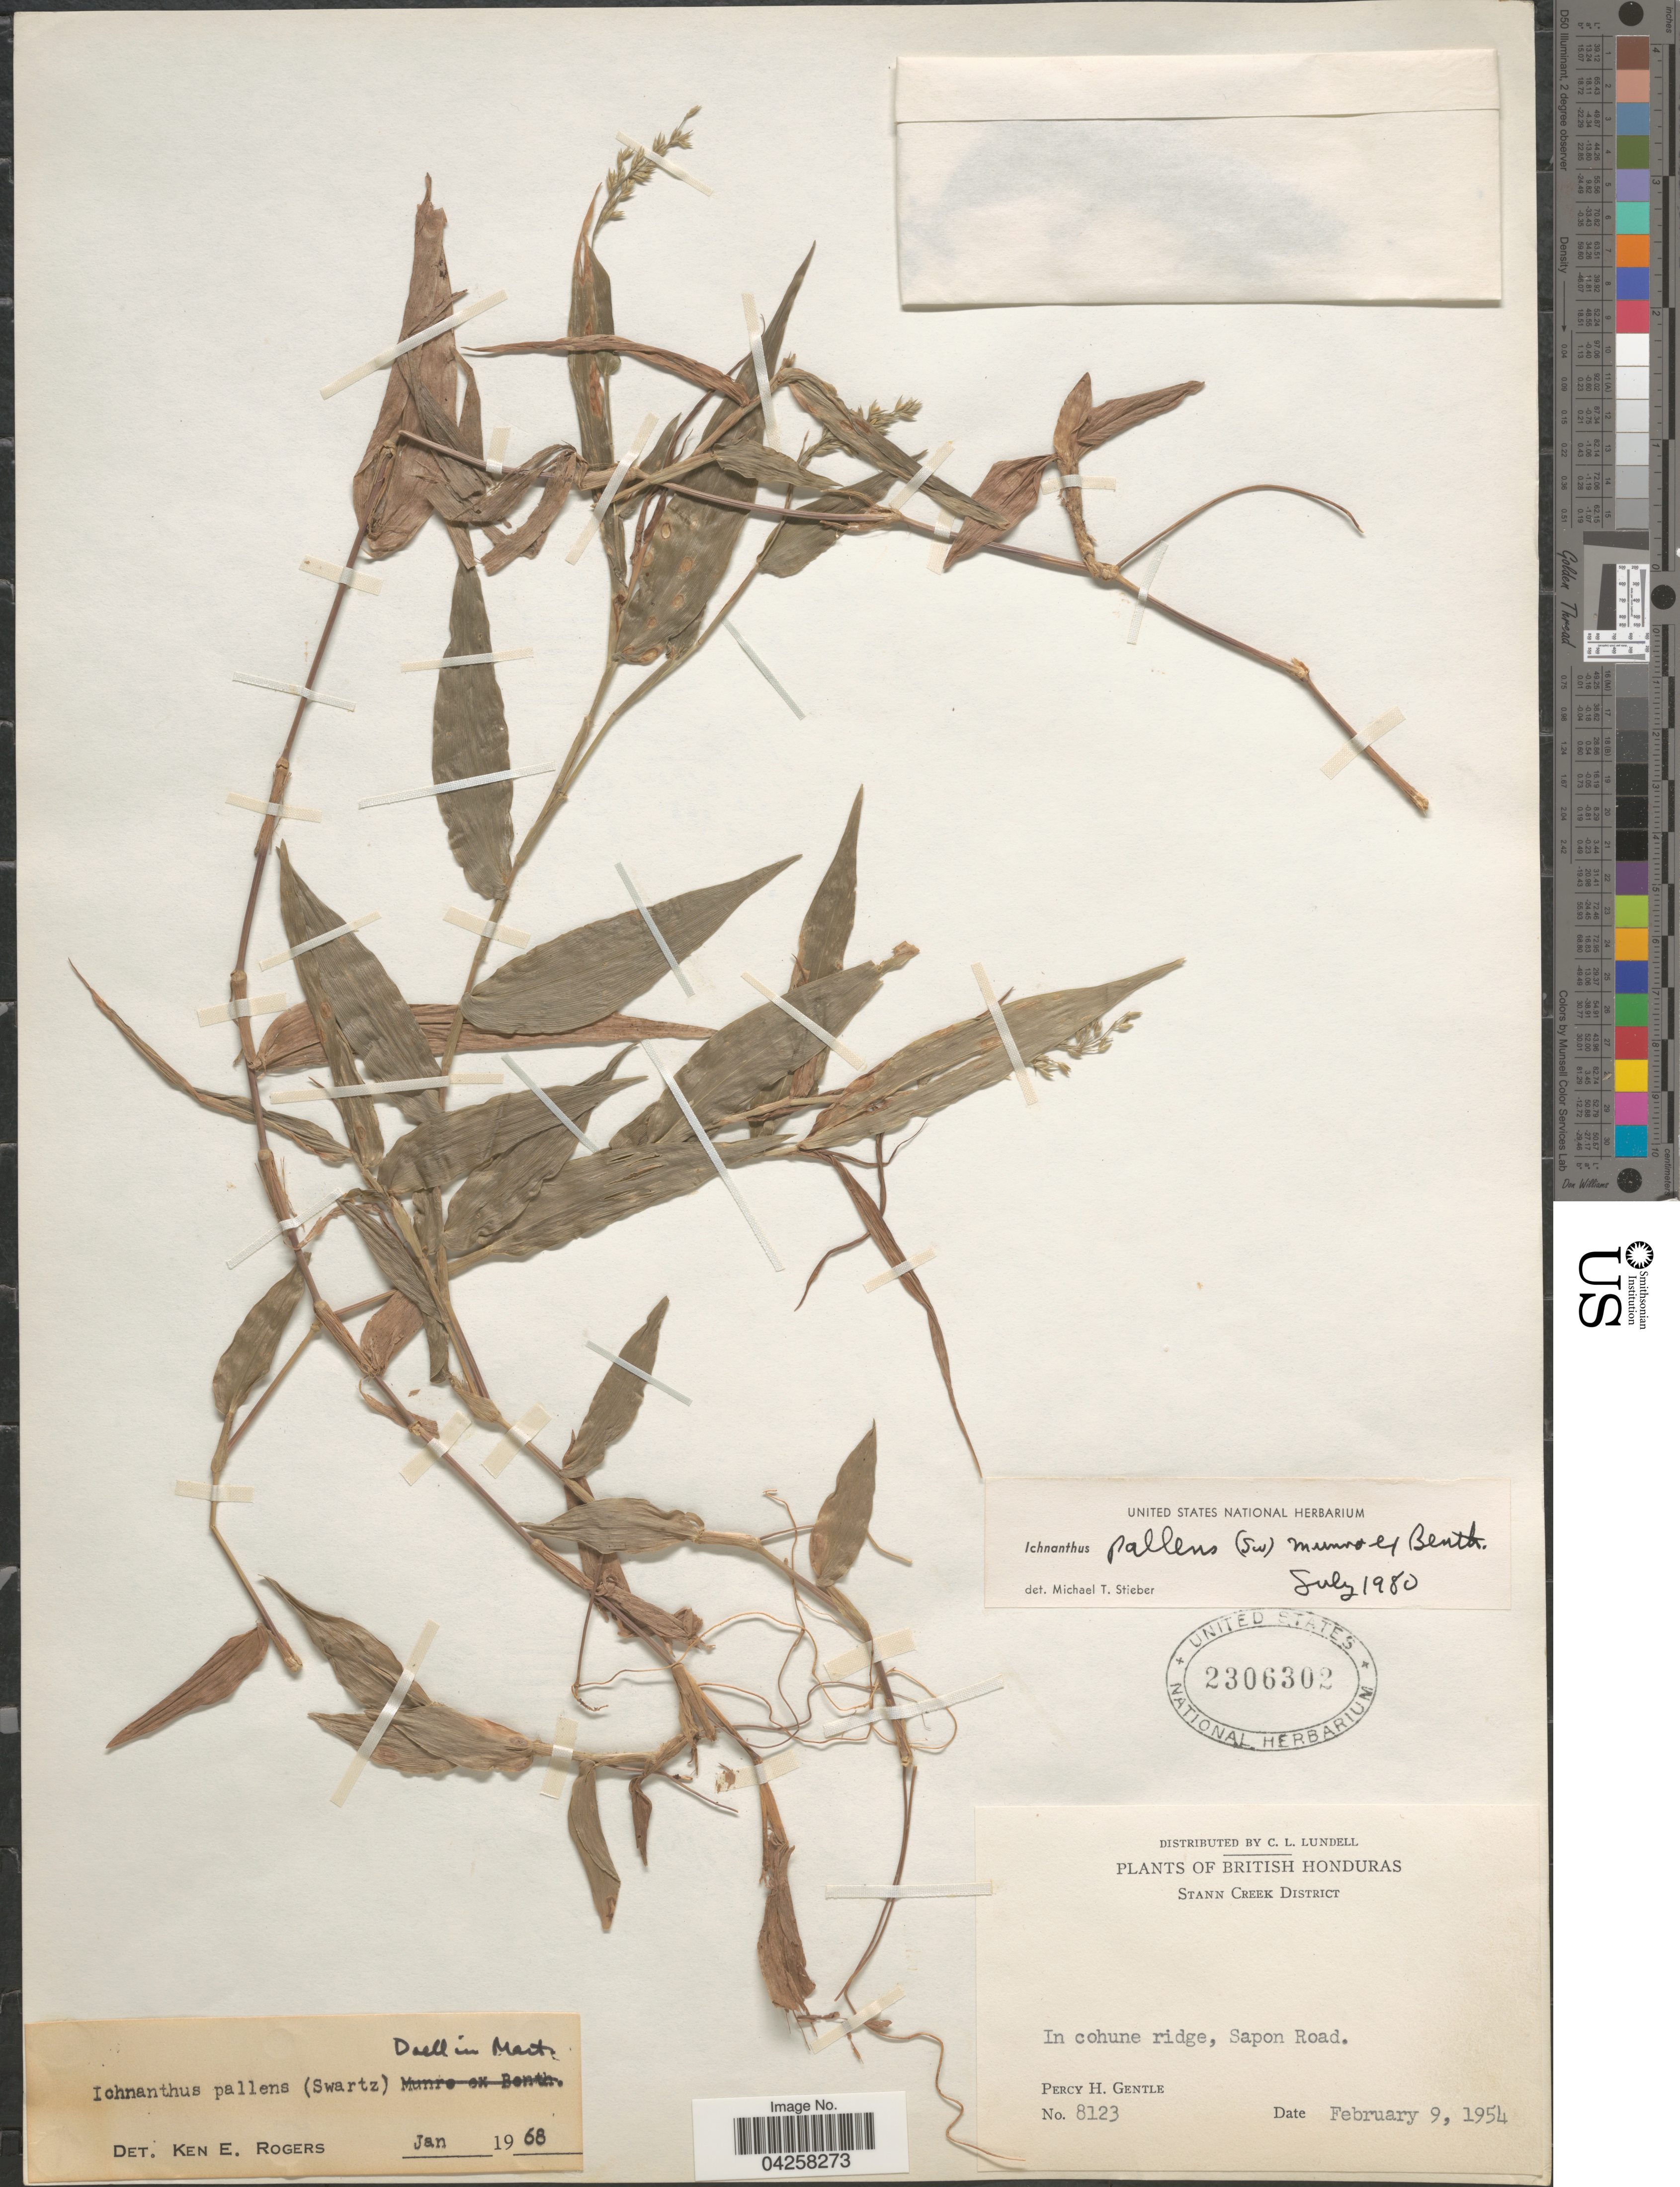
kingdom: Plantae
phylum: Tracheophyta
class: Liliopsida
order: Poales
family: Poaceae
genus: Ichnanthus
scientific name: Ichnanthus pallens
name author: (Sw.) Munro ex Benth.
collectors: P. H. Gentle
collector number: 8123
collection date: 1954-02-09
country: Belize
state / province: Stann Creek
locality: British Honduras. Stann Creek District. In cohune ridge, Sapon Road.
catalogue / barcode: US 2306302